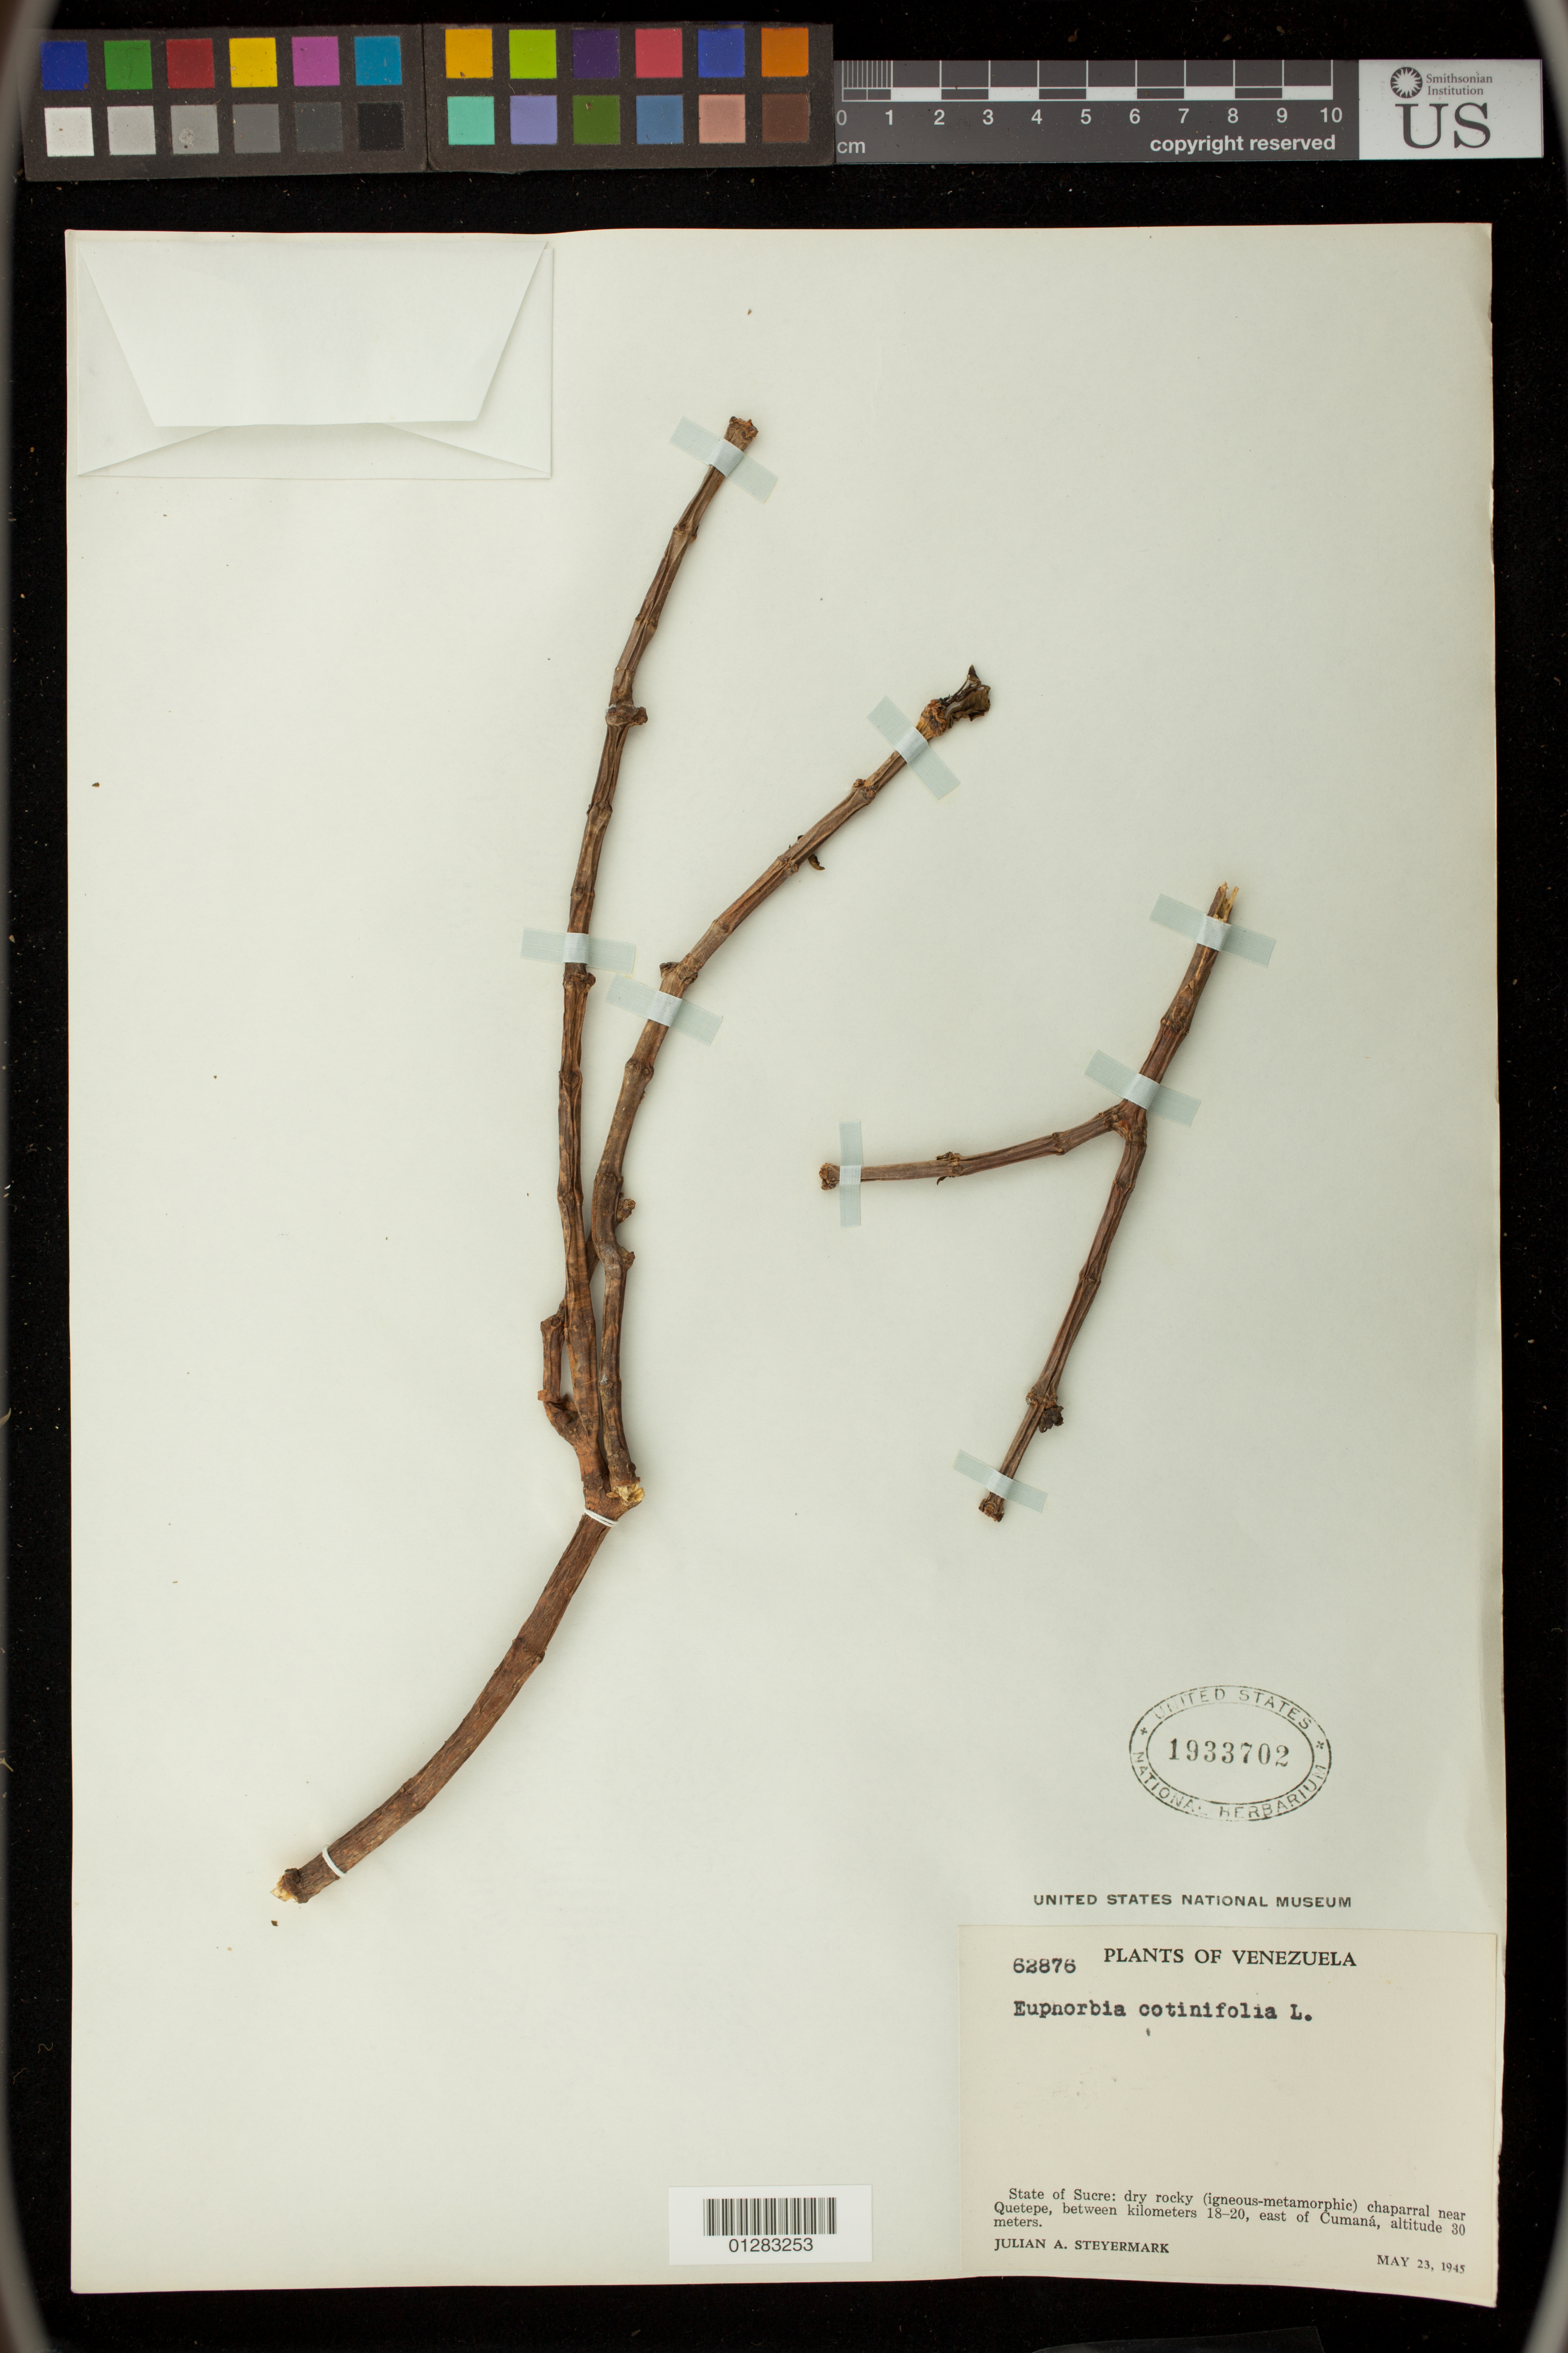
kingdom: Plantae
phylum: Tracheophyta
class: Magnoliopsida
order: Malpighiales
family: Euphorbiaceae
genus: Euphorbia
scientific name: Euphorbia cotinifolia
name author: L.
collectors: J. Steyermark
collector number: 62876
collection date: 1945-05-23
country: Venezuela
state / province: Sucre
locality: Near Quetepe, between kilometers 18-20, east of Cumana.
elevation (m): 30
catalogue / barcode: US 1933702